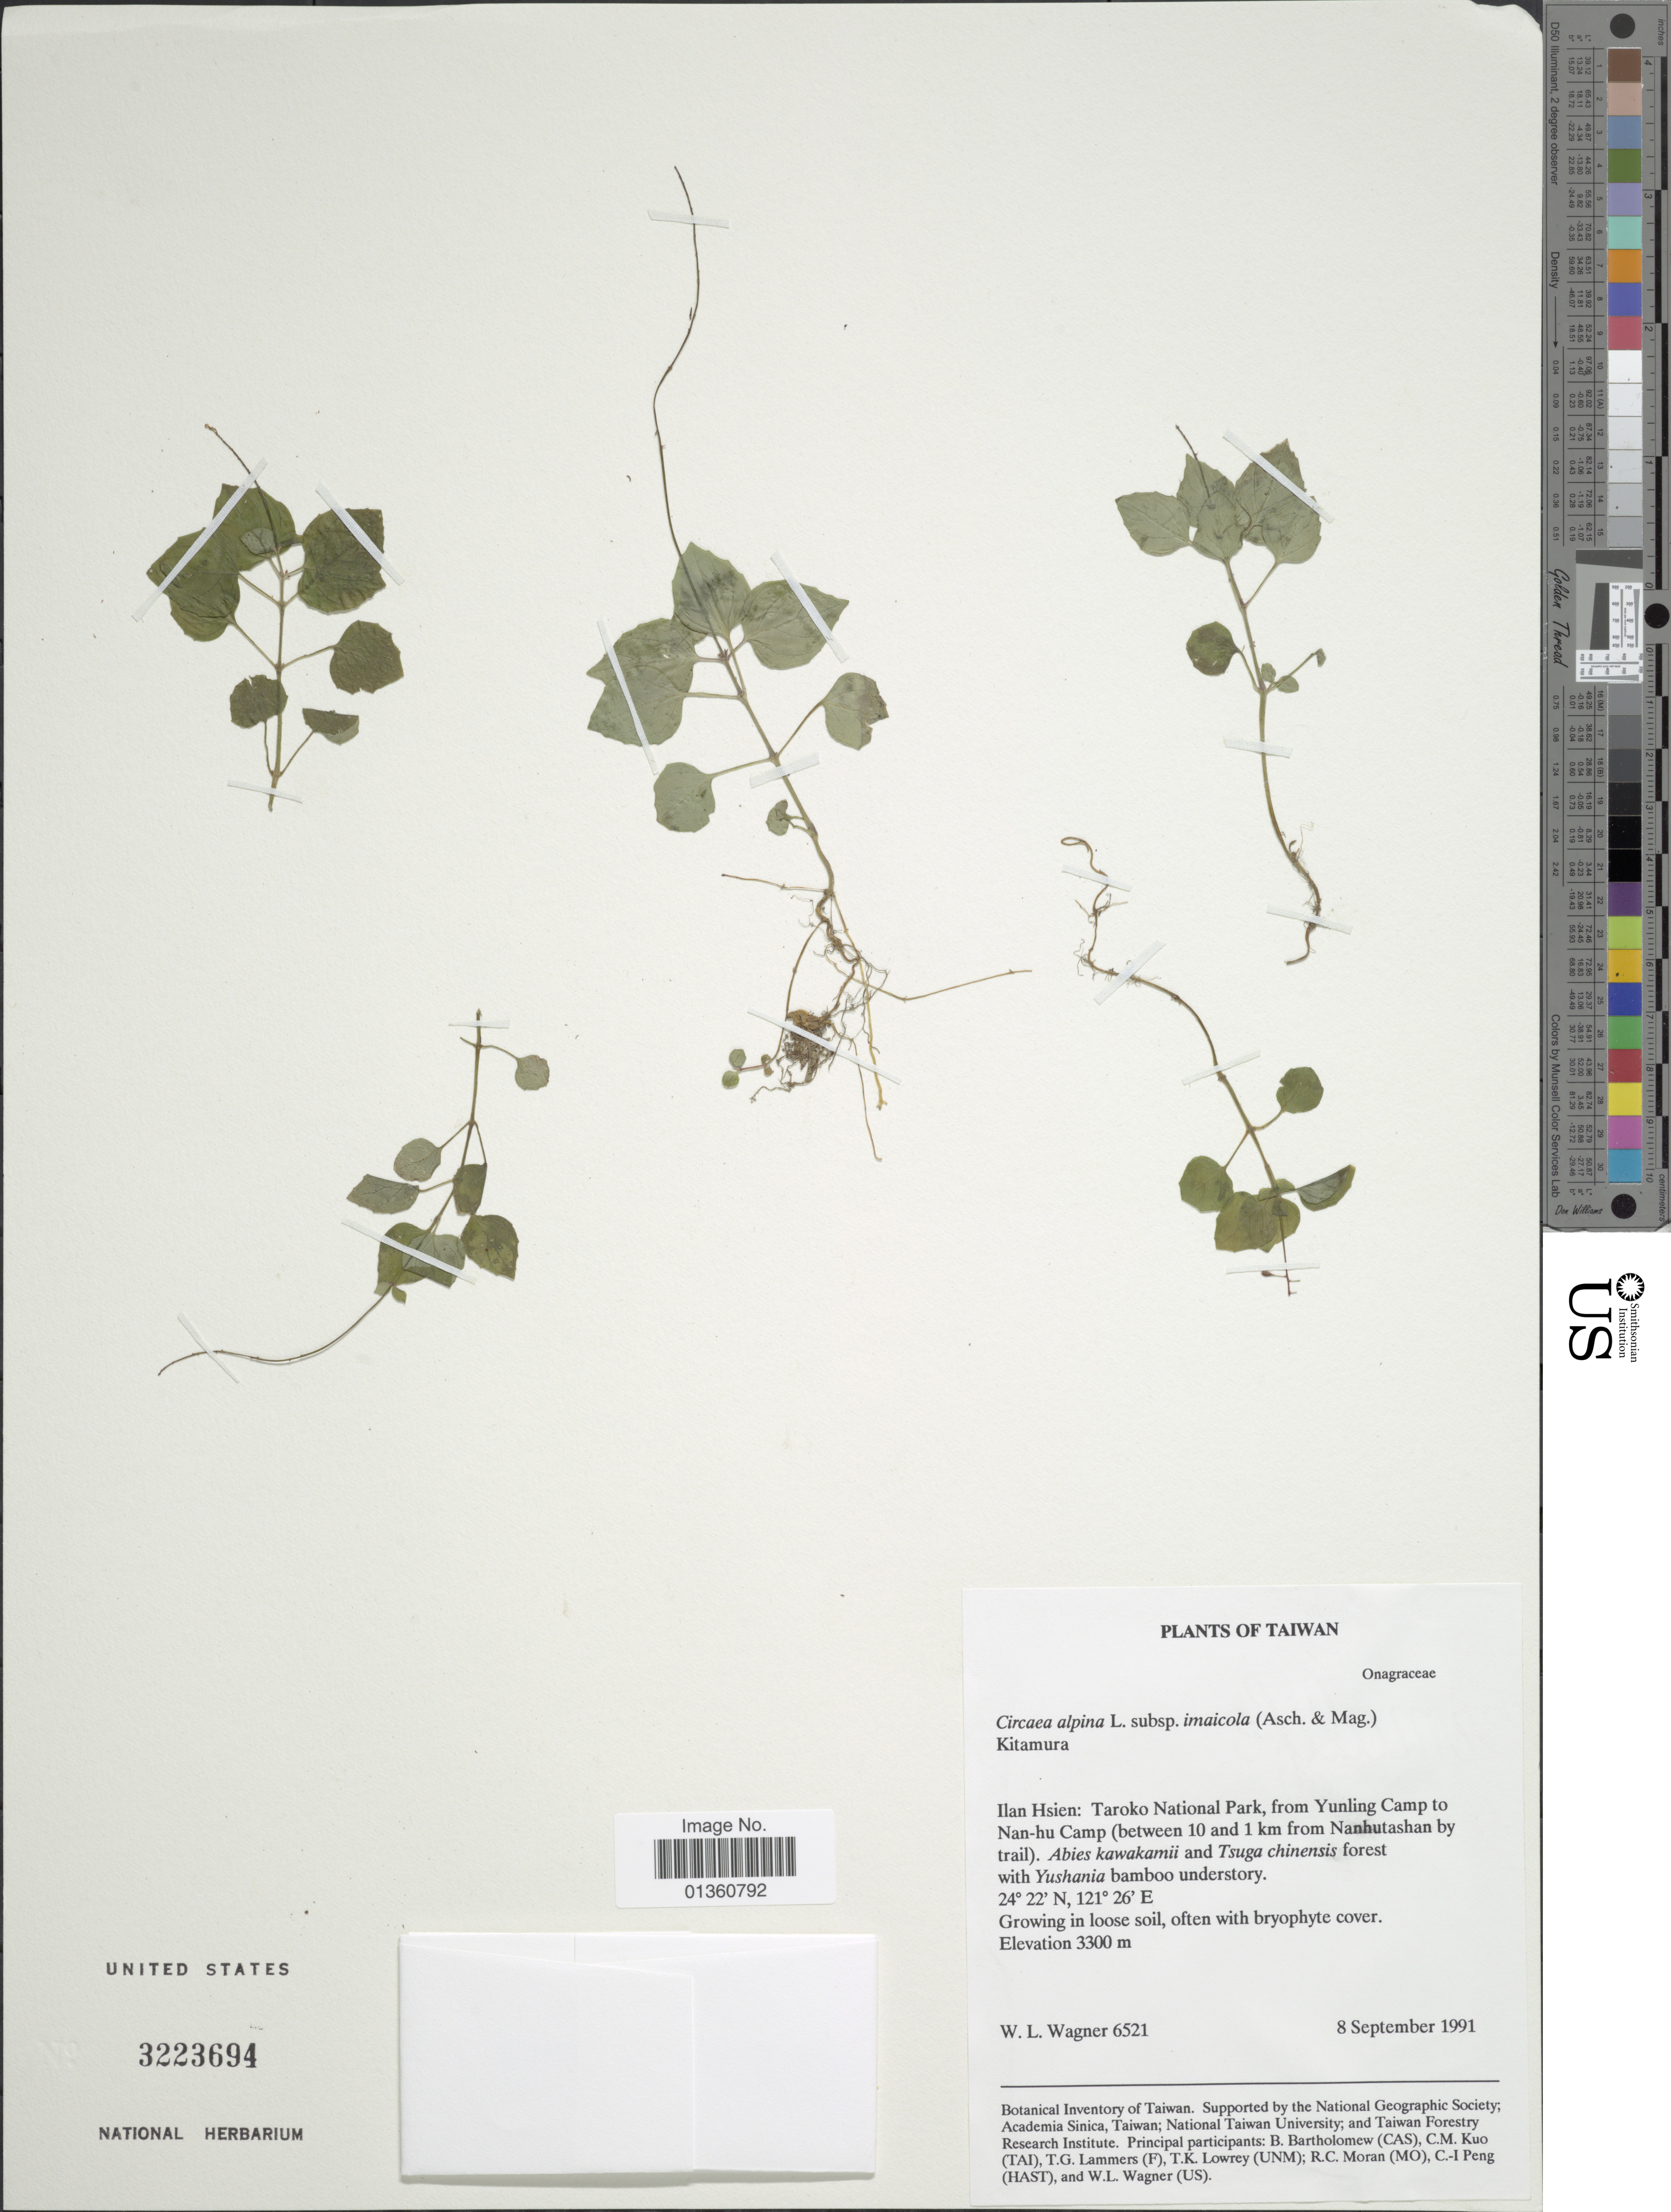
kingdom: Plantae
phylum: Tracheophyta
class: Magnoliopsida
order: Myrtales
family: Onagraceae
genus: Circaea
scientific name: Circaea alpina subsp. imaicola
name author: (Asch. & Magnus) Kitam.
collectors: W. L. Wagner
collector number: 6521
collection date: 1991-09-08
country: Taiwan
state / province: Ilan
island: Taiwan [Formosa]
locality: Ilan Hsien: Taroko National Park, from Yunling Camp to Nan-hu Camp (between 10 and 1 km from Nanhutashan by trail)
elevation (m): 3300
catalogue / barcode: US 3223694